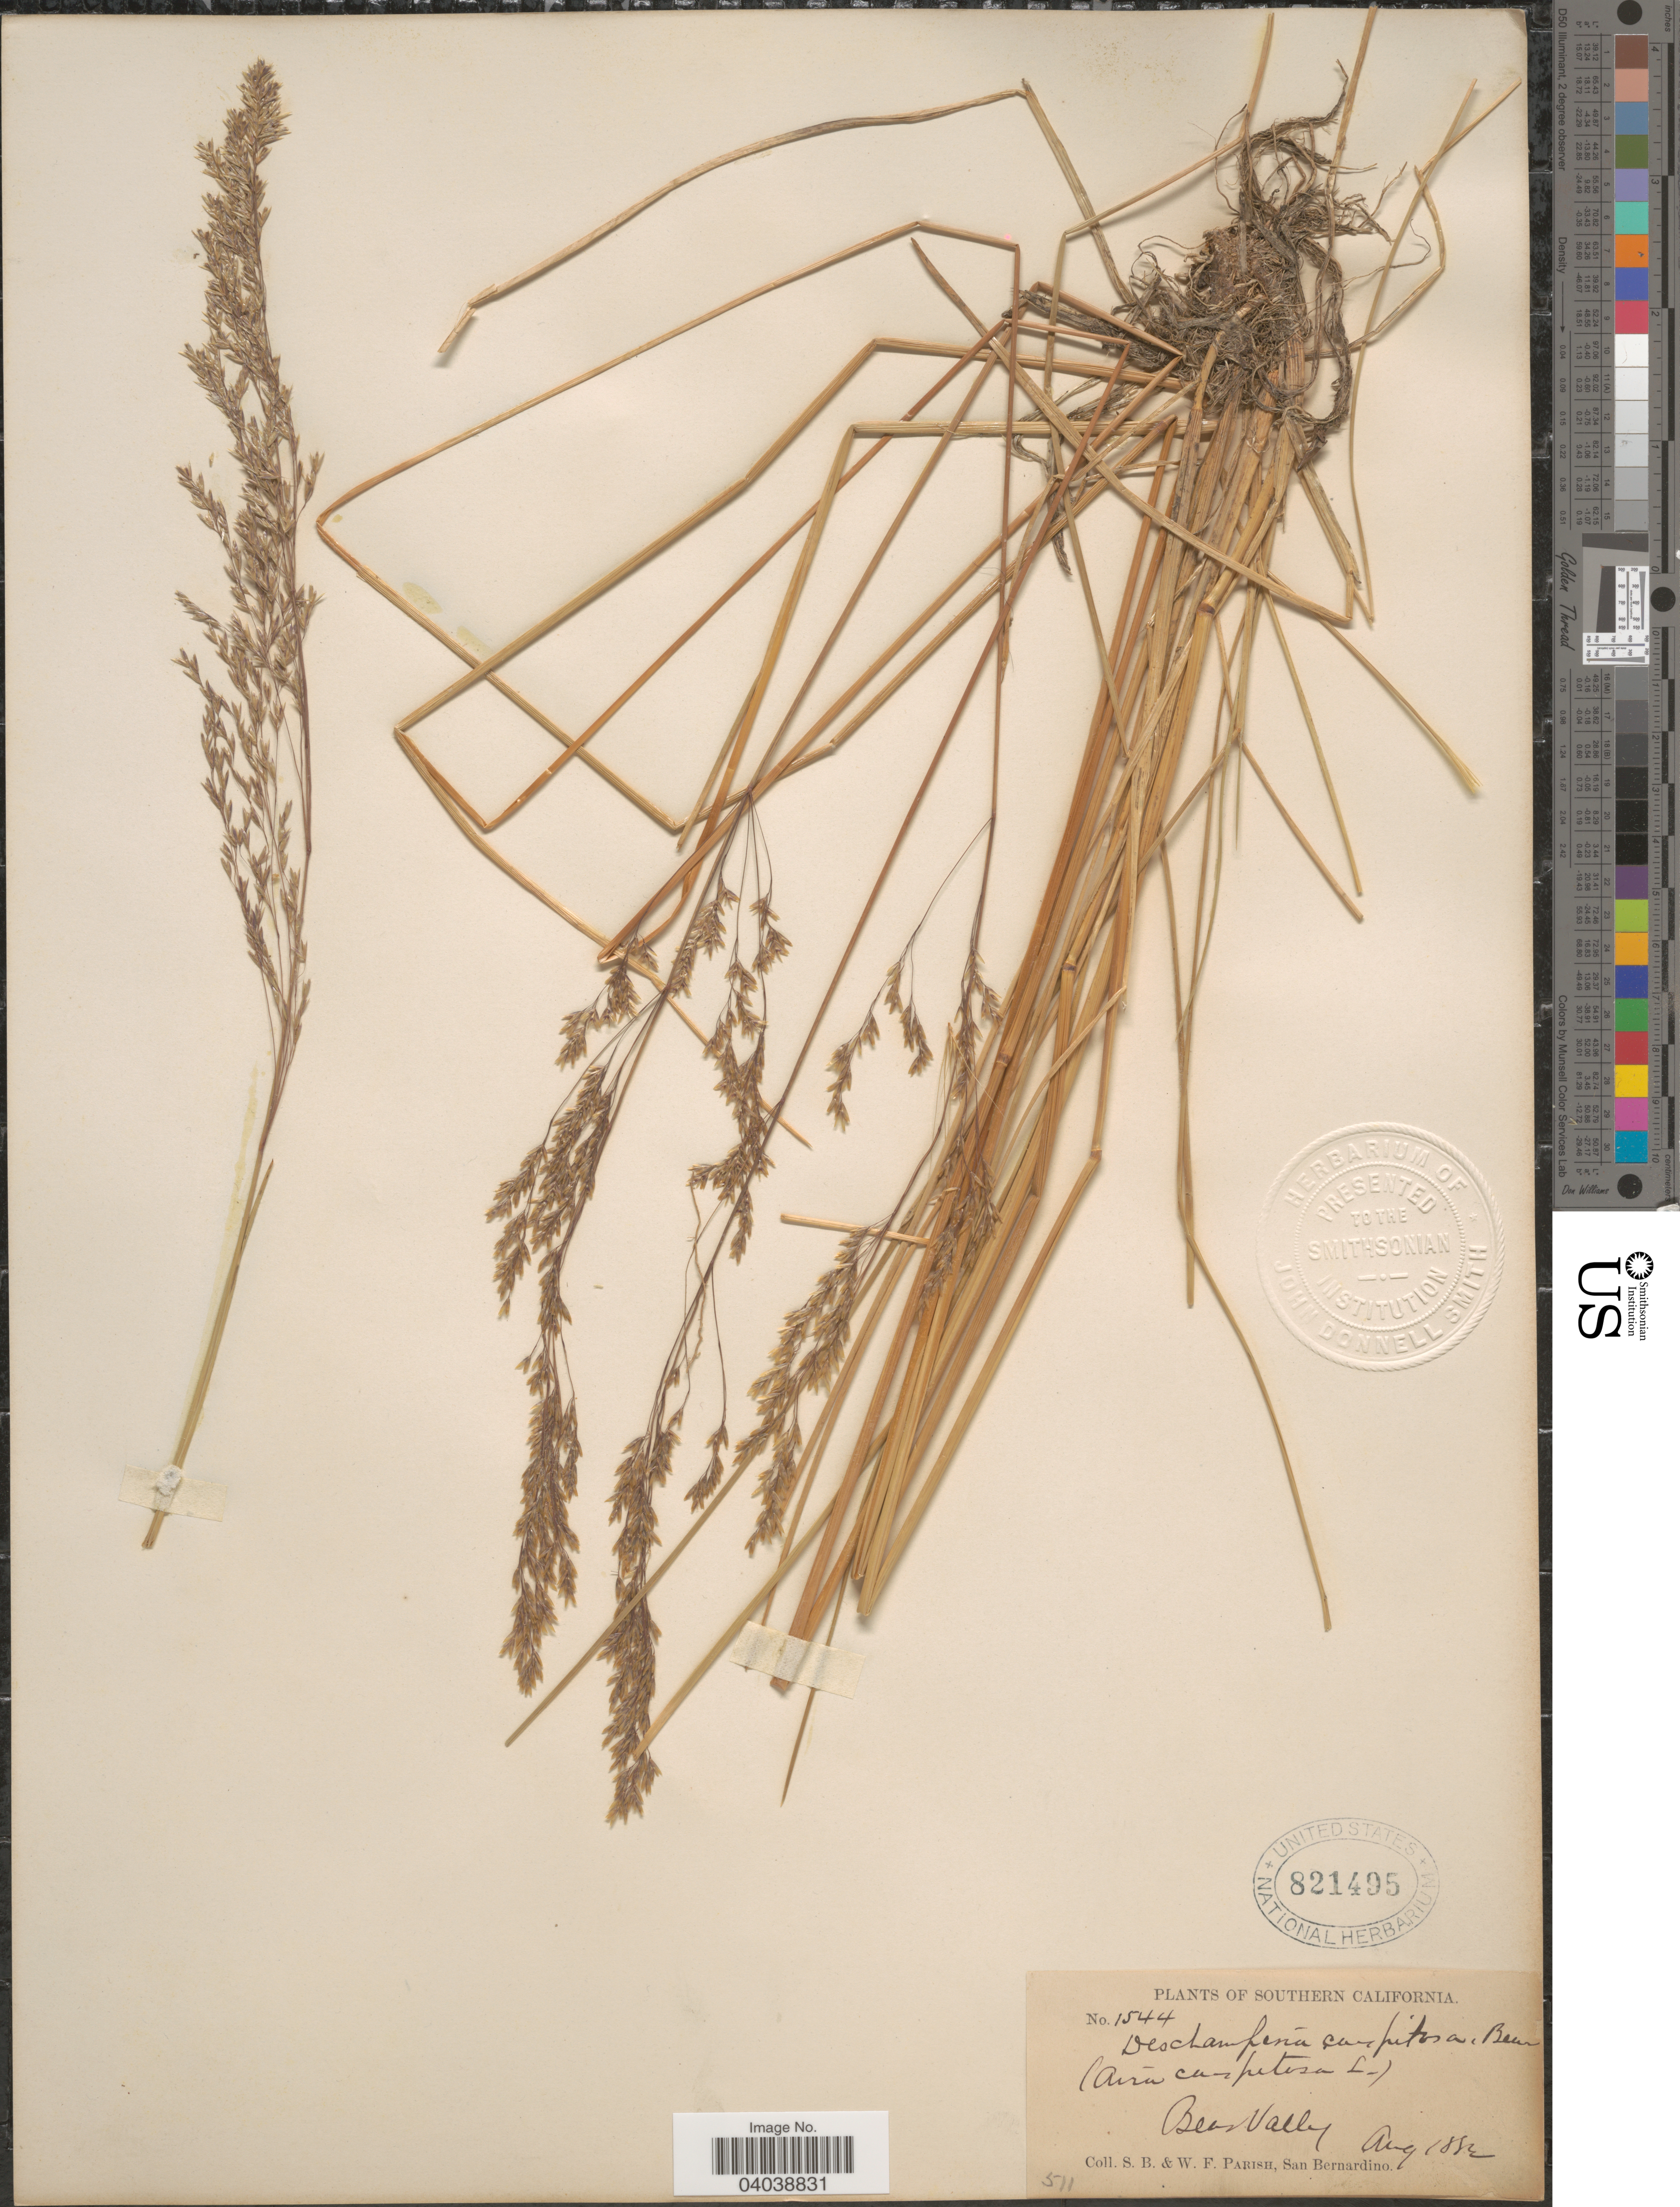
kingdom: Plantae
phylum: Tracheophyta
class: Liliopsida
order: Poales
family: Poaceae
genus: Deschampsia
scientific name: Deschampsia cespitosa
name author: (L.) P. Beauv.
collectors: S. B. Parish & W. F. Parish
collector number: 1544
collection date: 1882-08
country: United States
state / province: California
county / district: San Bernardino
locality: Southern California. Bear Valley.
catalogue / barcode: US 821495